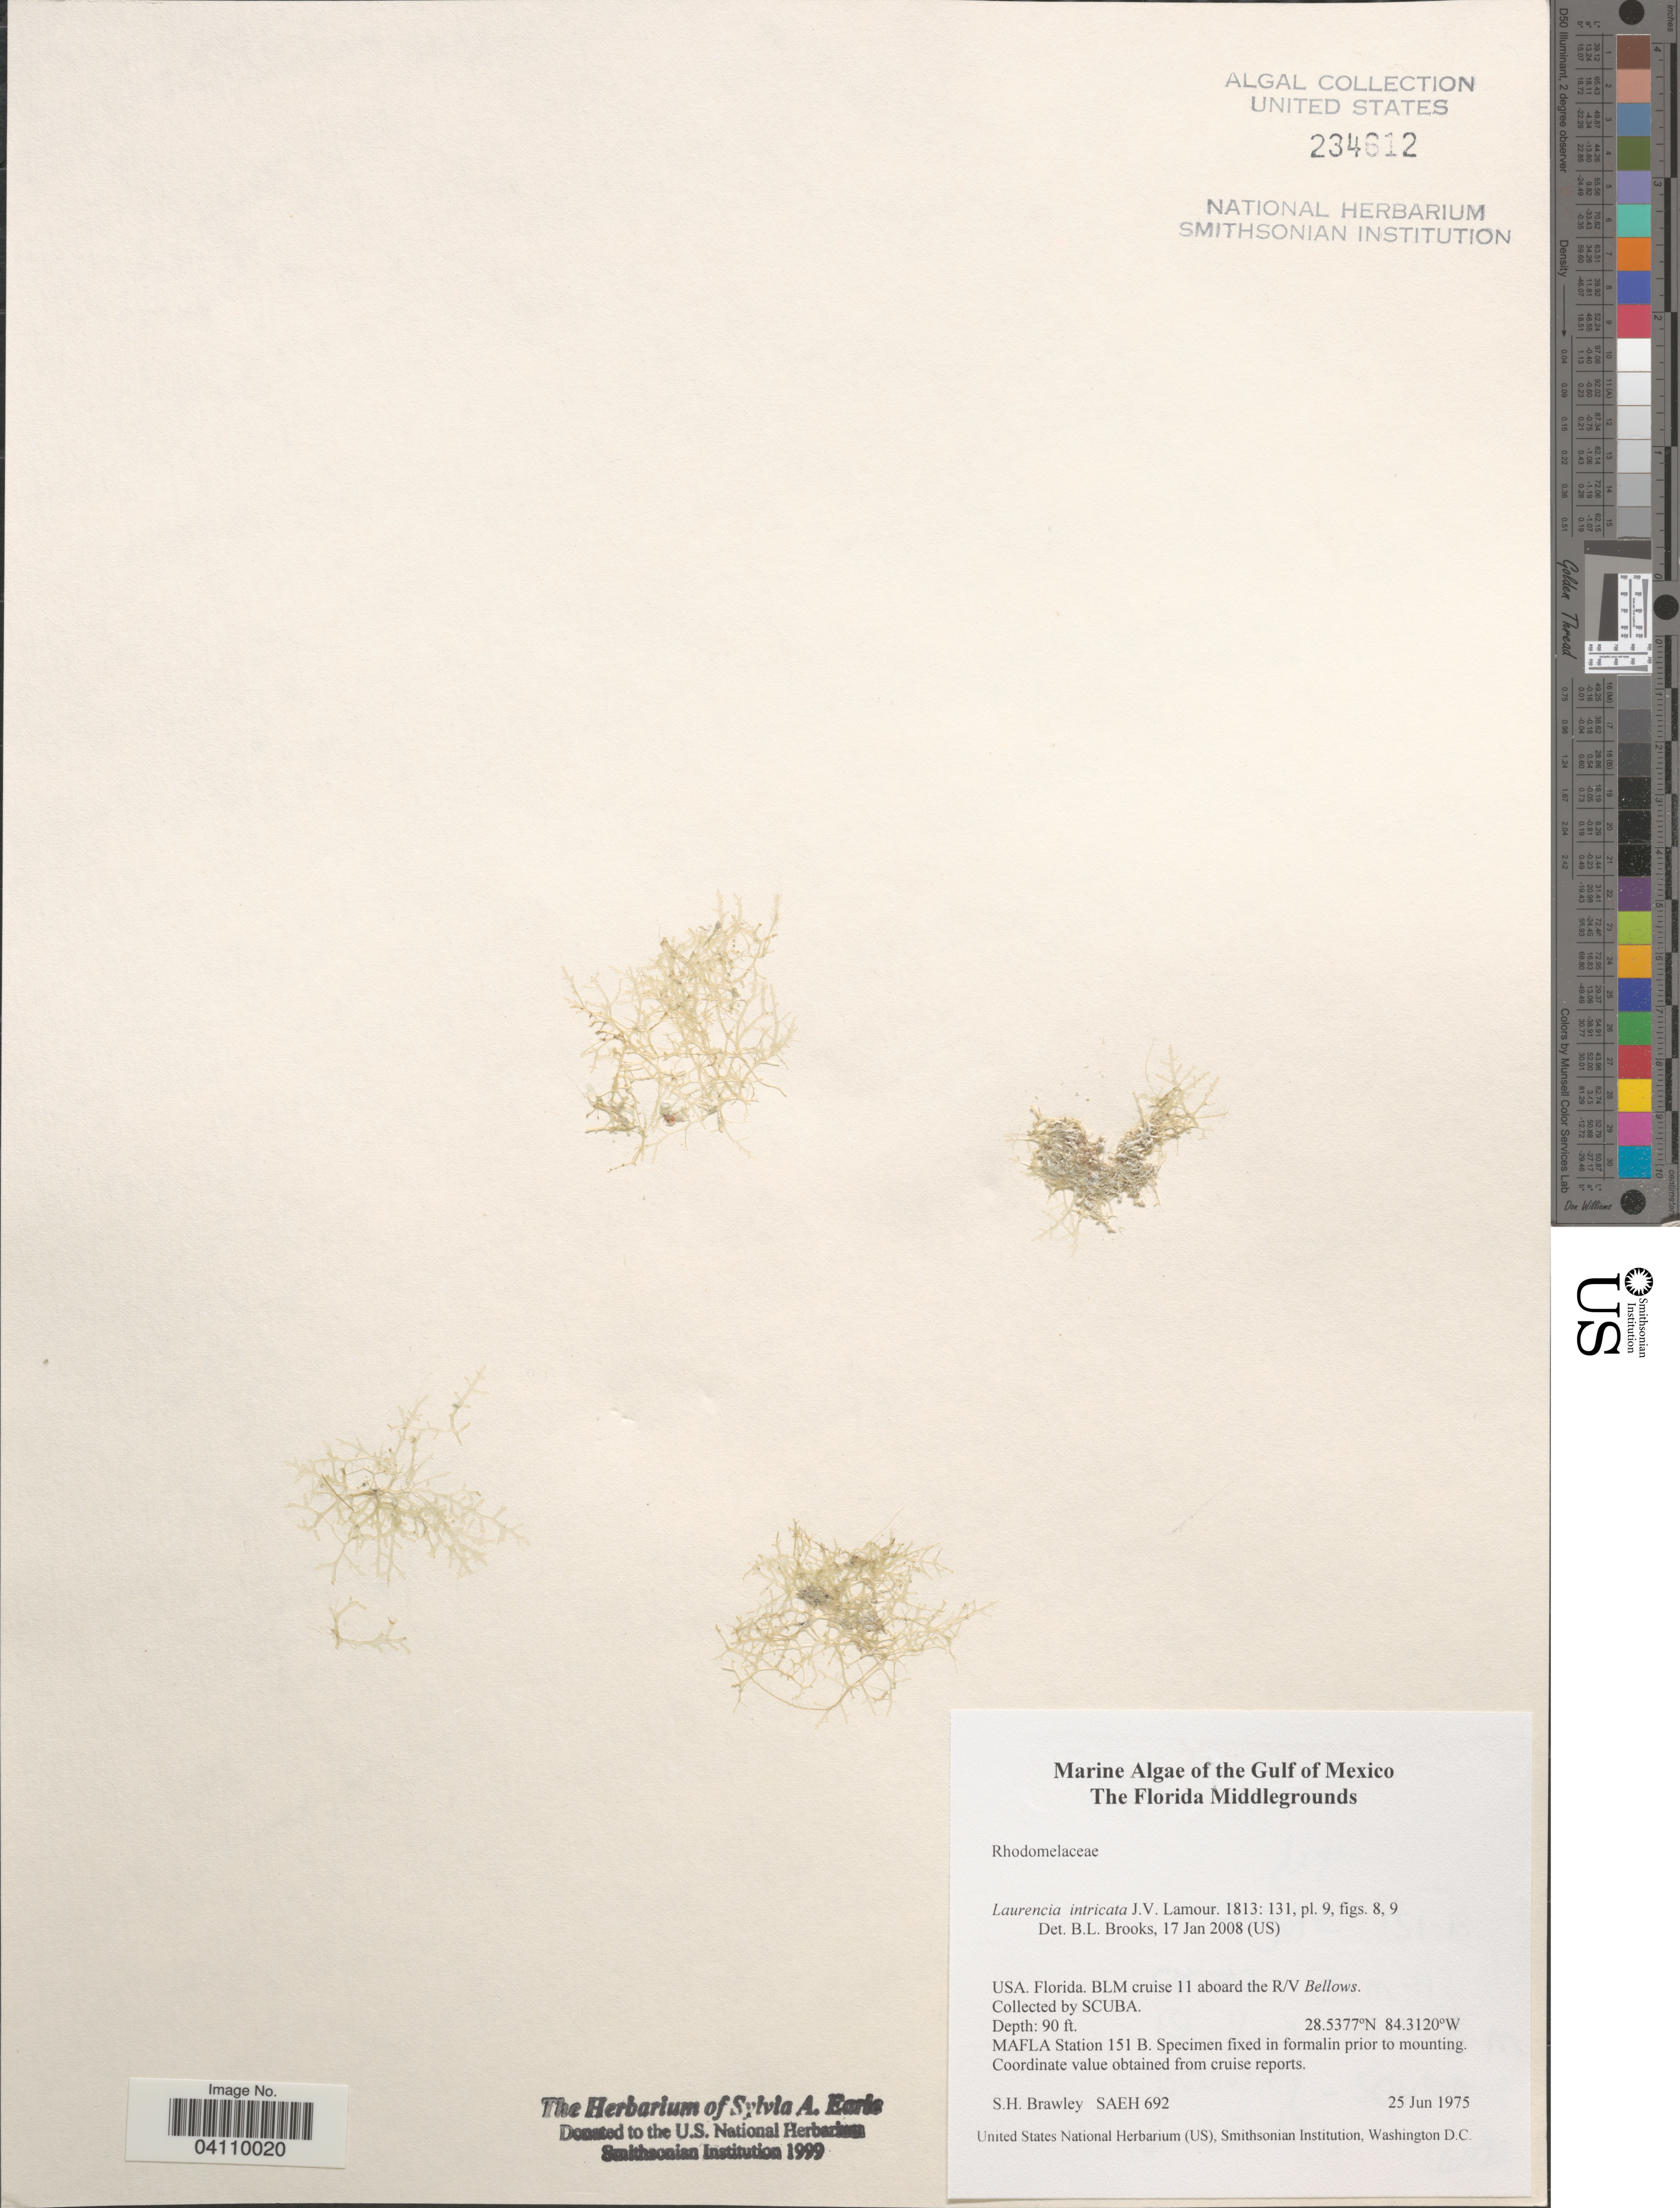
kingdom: Plantae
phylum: Rhodophyta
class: Florideophyceae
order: Ceramiales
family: Rhodomelaceae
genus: Laurencia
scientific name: Laurencia intricata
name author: J.V.Lamouroux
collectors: S. Brawley & SCUBA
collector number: SAEH 692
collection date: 1975-06-25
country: United States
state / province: Florida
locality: The Gulf of Mexico. The Florida Middlegrounds. BLM cruise 11 aboard the R/V Bellows. MAFLA Station 151 B.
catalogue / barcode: US 234612